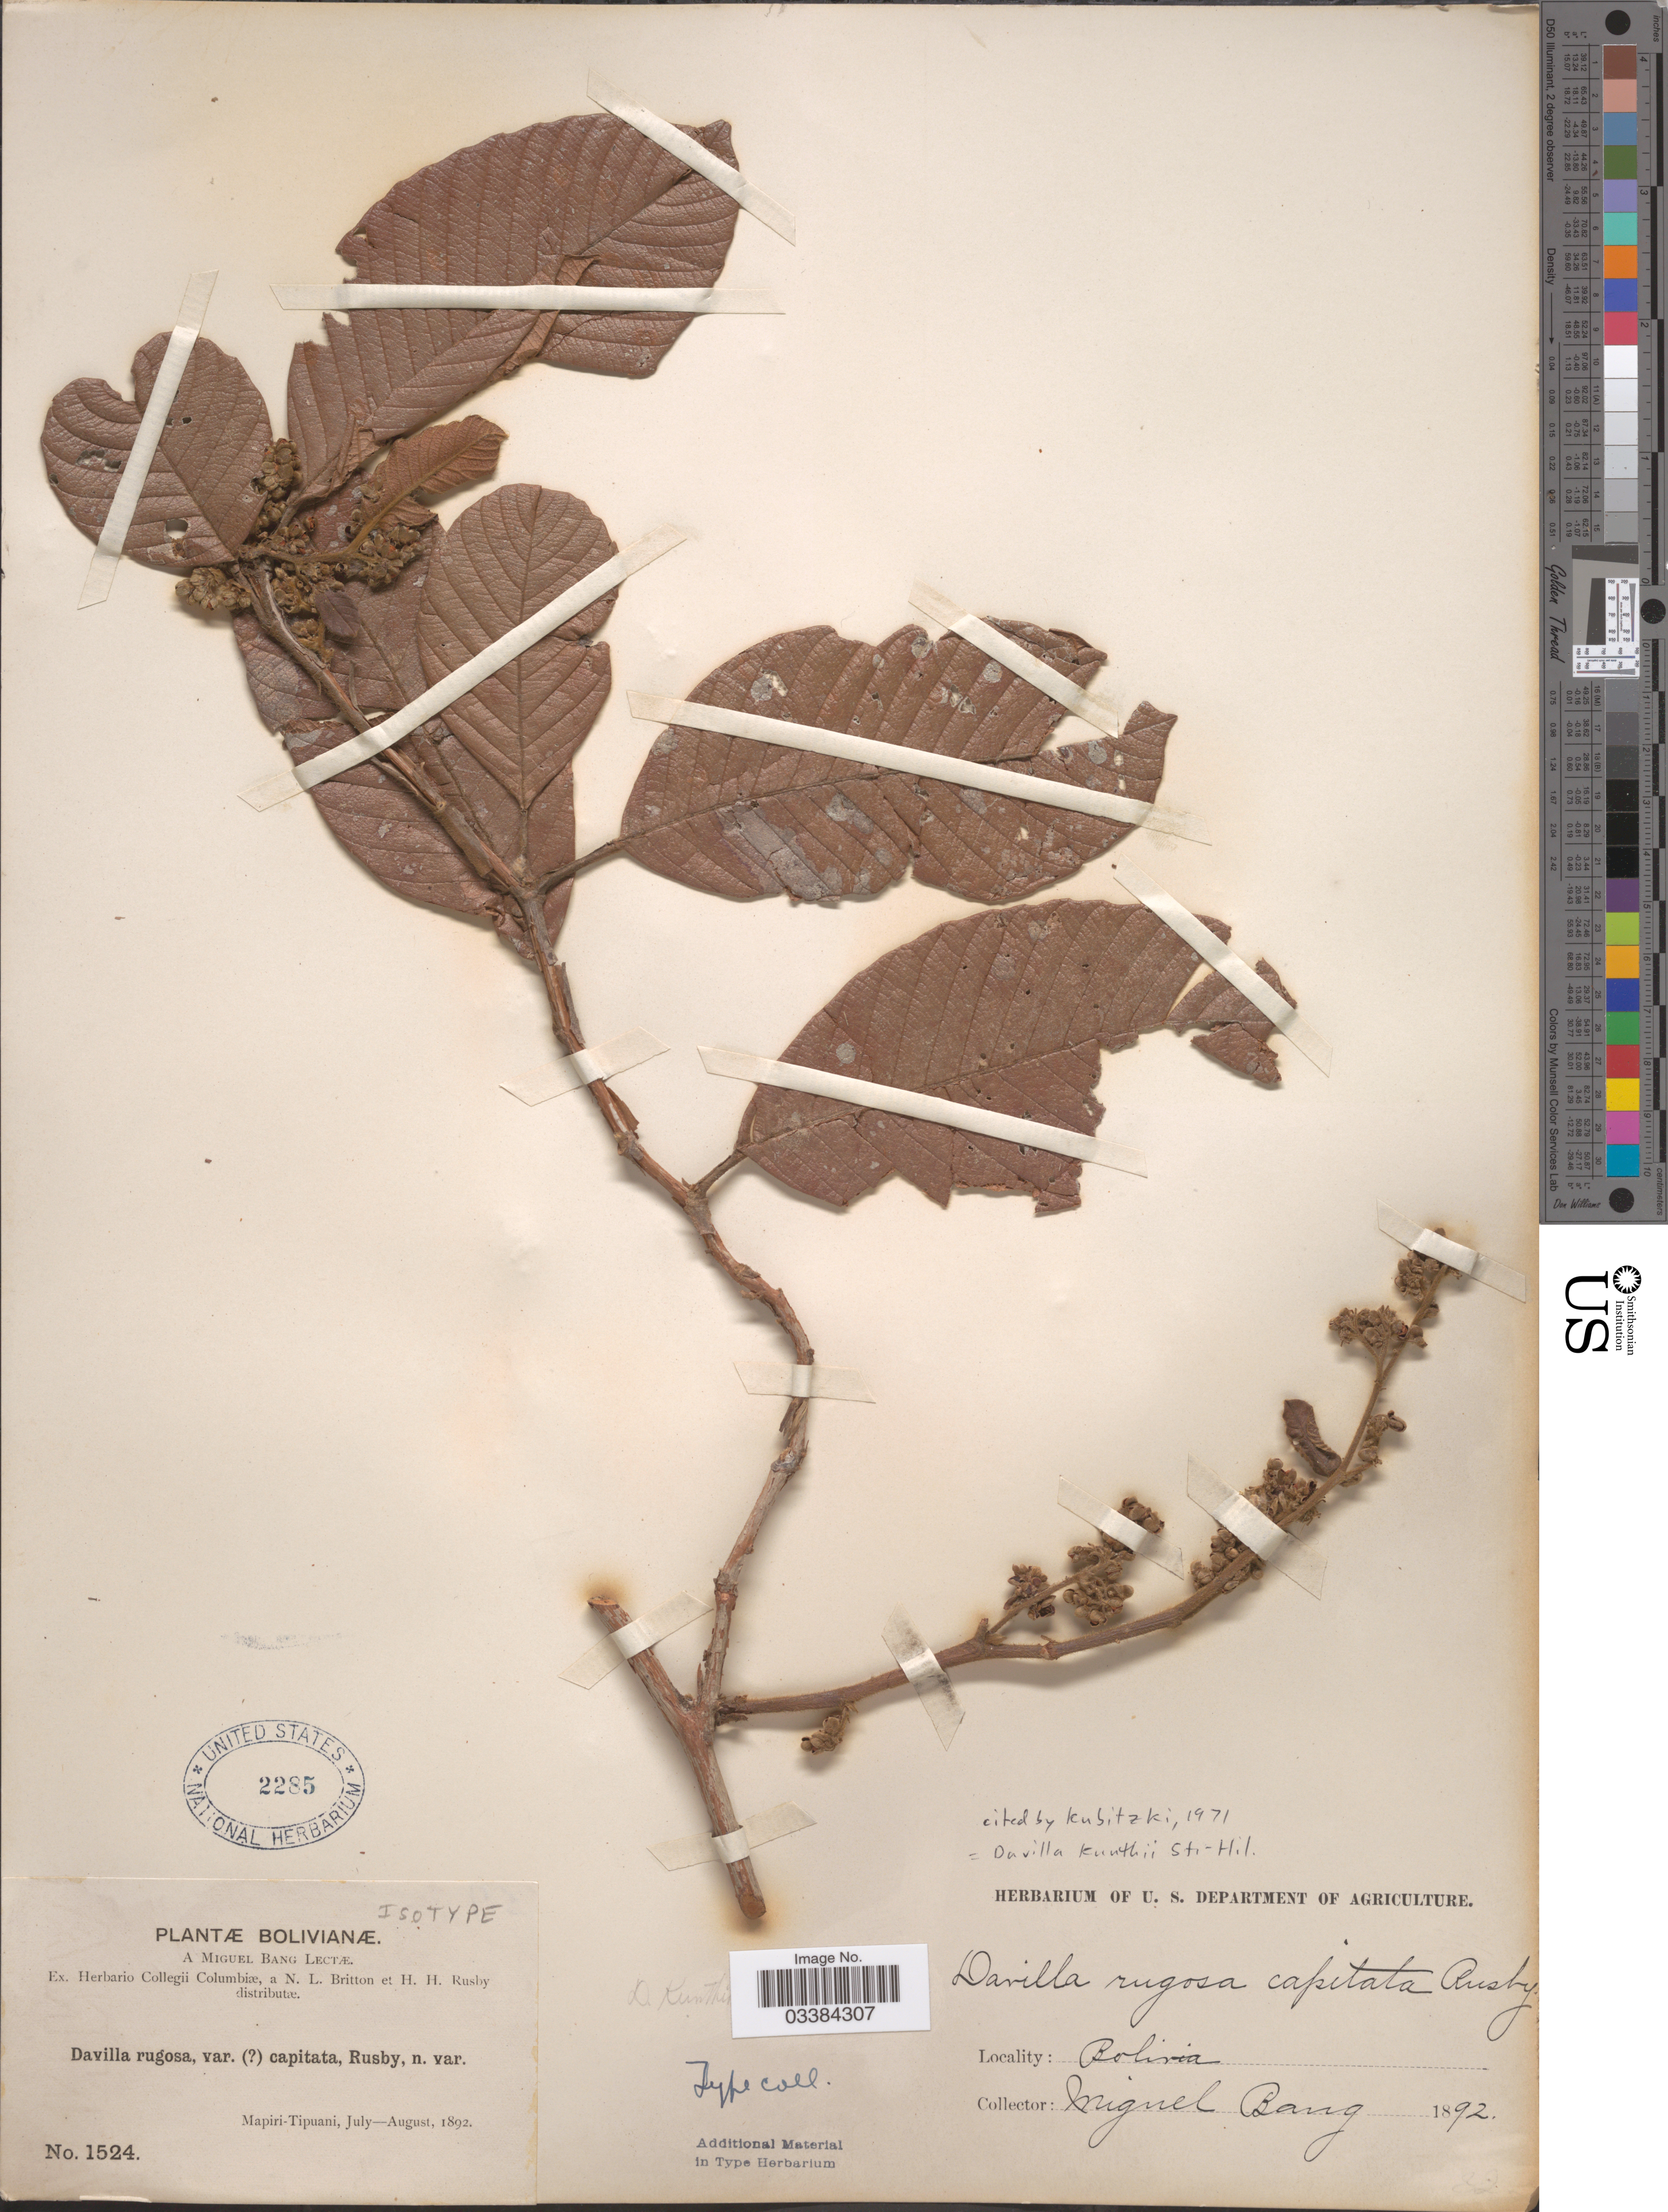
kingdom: Plantae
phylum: Tracheophyta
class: Magnoliopsida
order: Dilleniales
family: Dilleniaceae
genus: Davilla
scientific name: Davilla kunthii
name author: A. St.-Hil.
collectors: M. Bang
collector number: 1524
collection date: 1892-07/1892-08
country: Bolivia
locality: Mapiri-Tipuani.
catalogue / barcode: US 2285